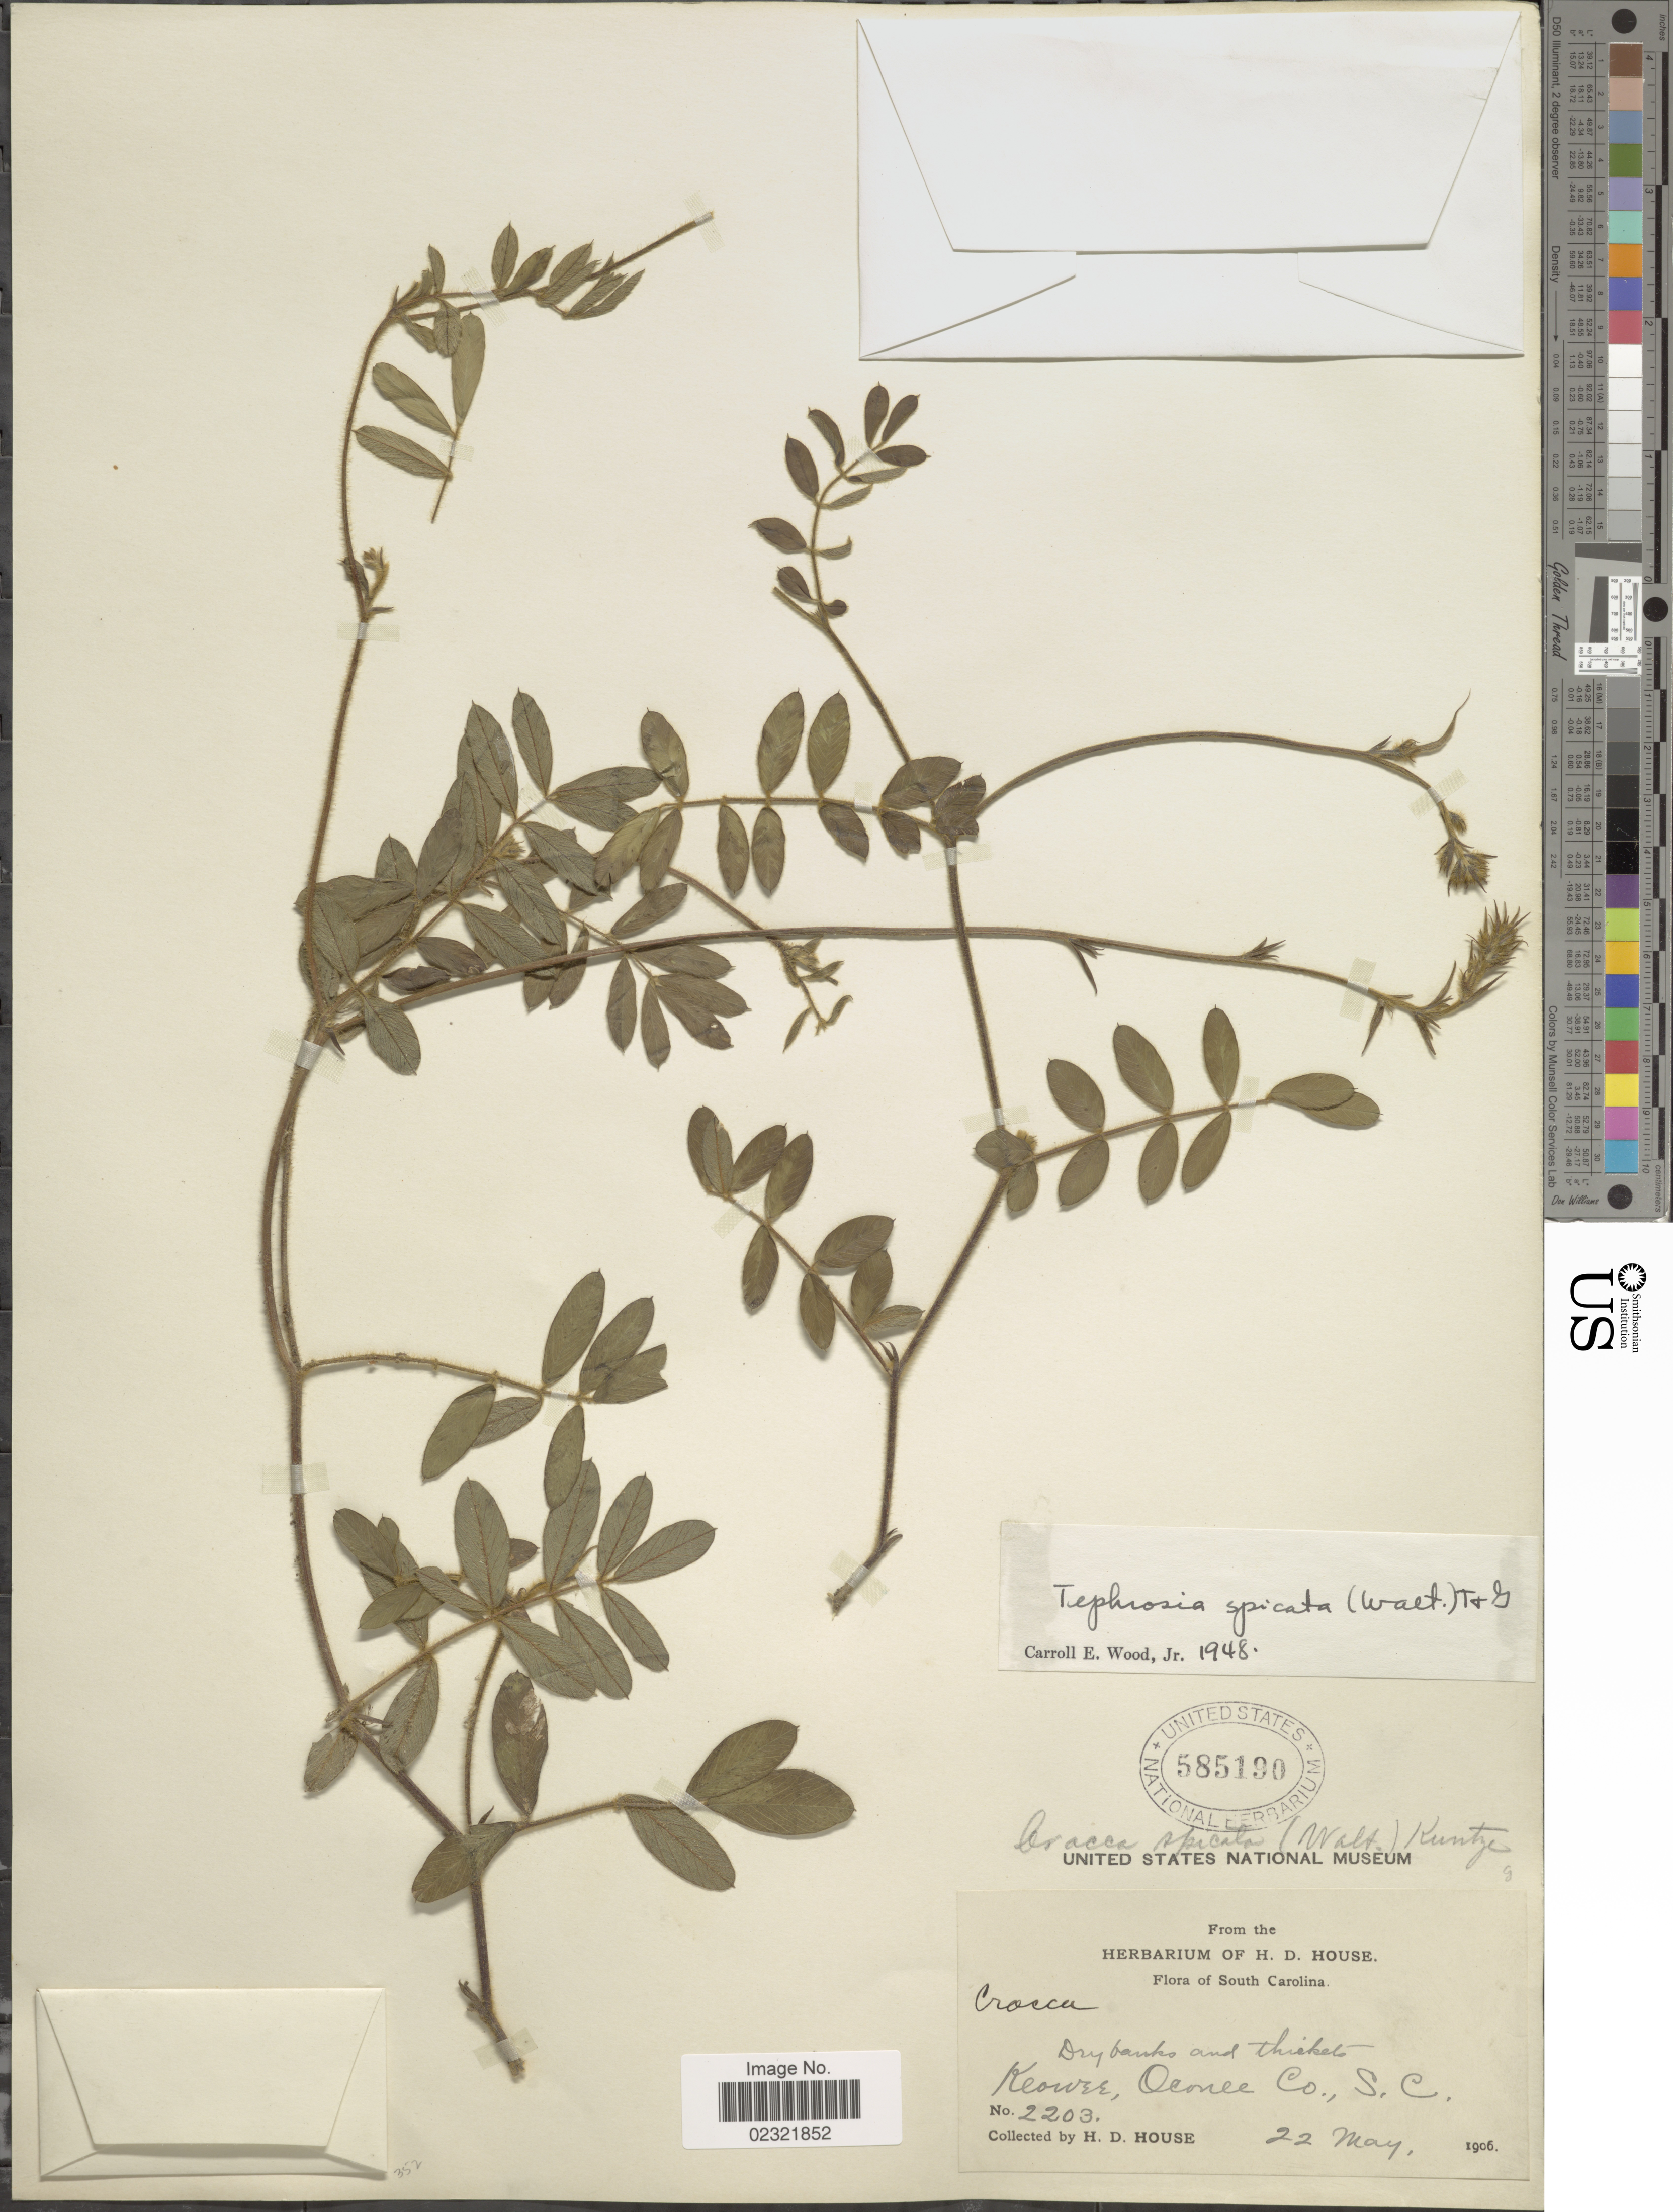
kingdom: Plantae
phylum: Tracheophyta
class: Magnoliopsida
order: Fabales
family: Fabaceae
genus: Tephrosia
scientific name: Tephrosia spicata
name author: (Walter) Torr. & A. Gray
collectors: H. D. House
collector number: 2203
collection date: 1906-05-22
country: United States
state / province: South Carolina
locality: Dry banks and thickets, Keowee, Oconee Co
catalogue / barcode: US 585190